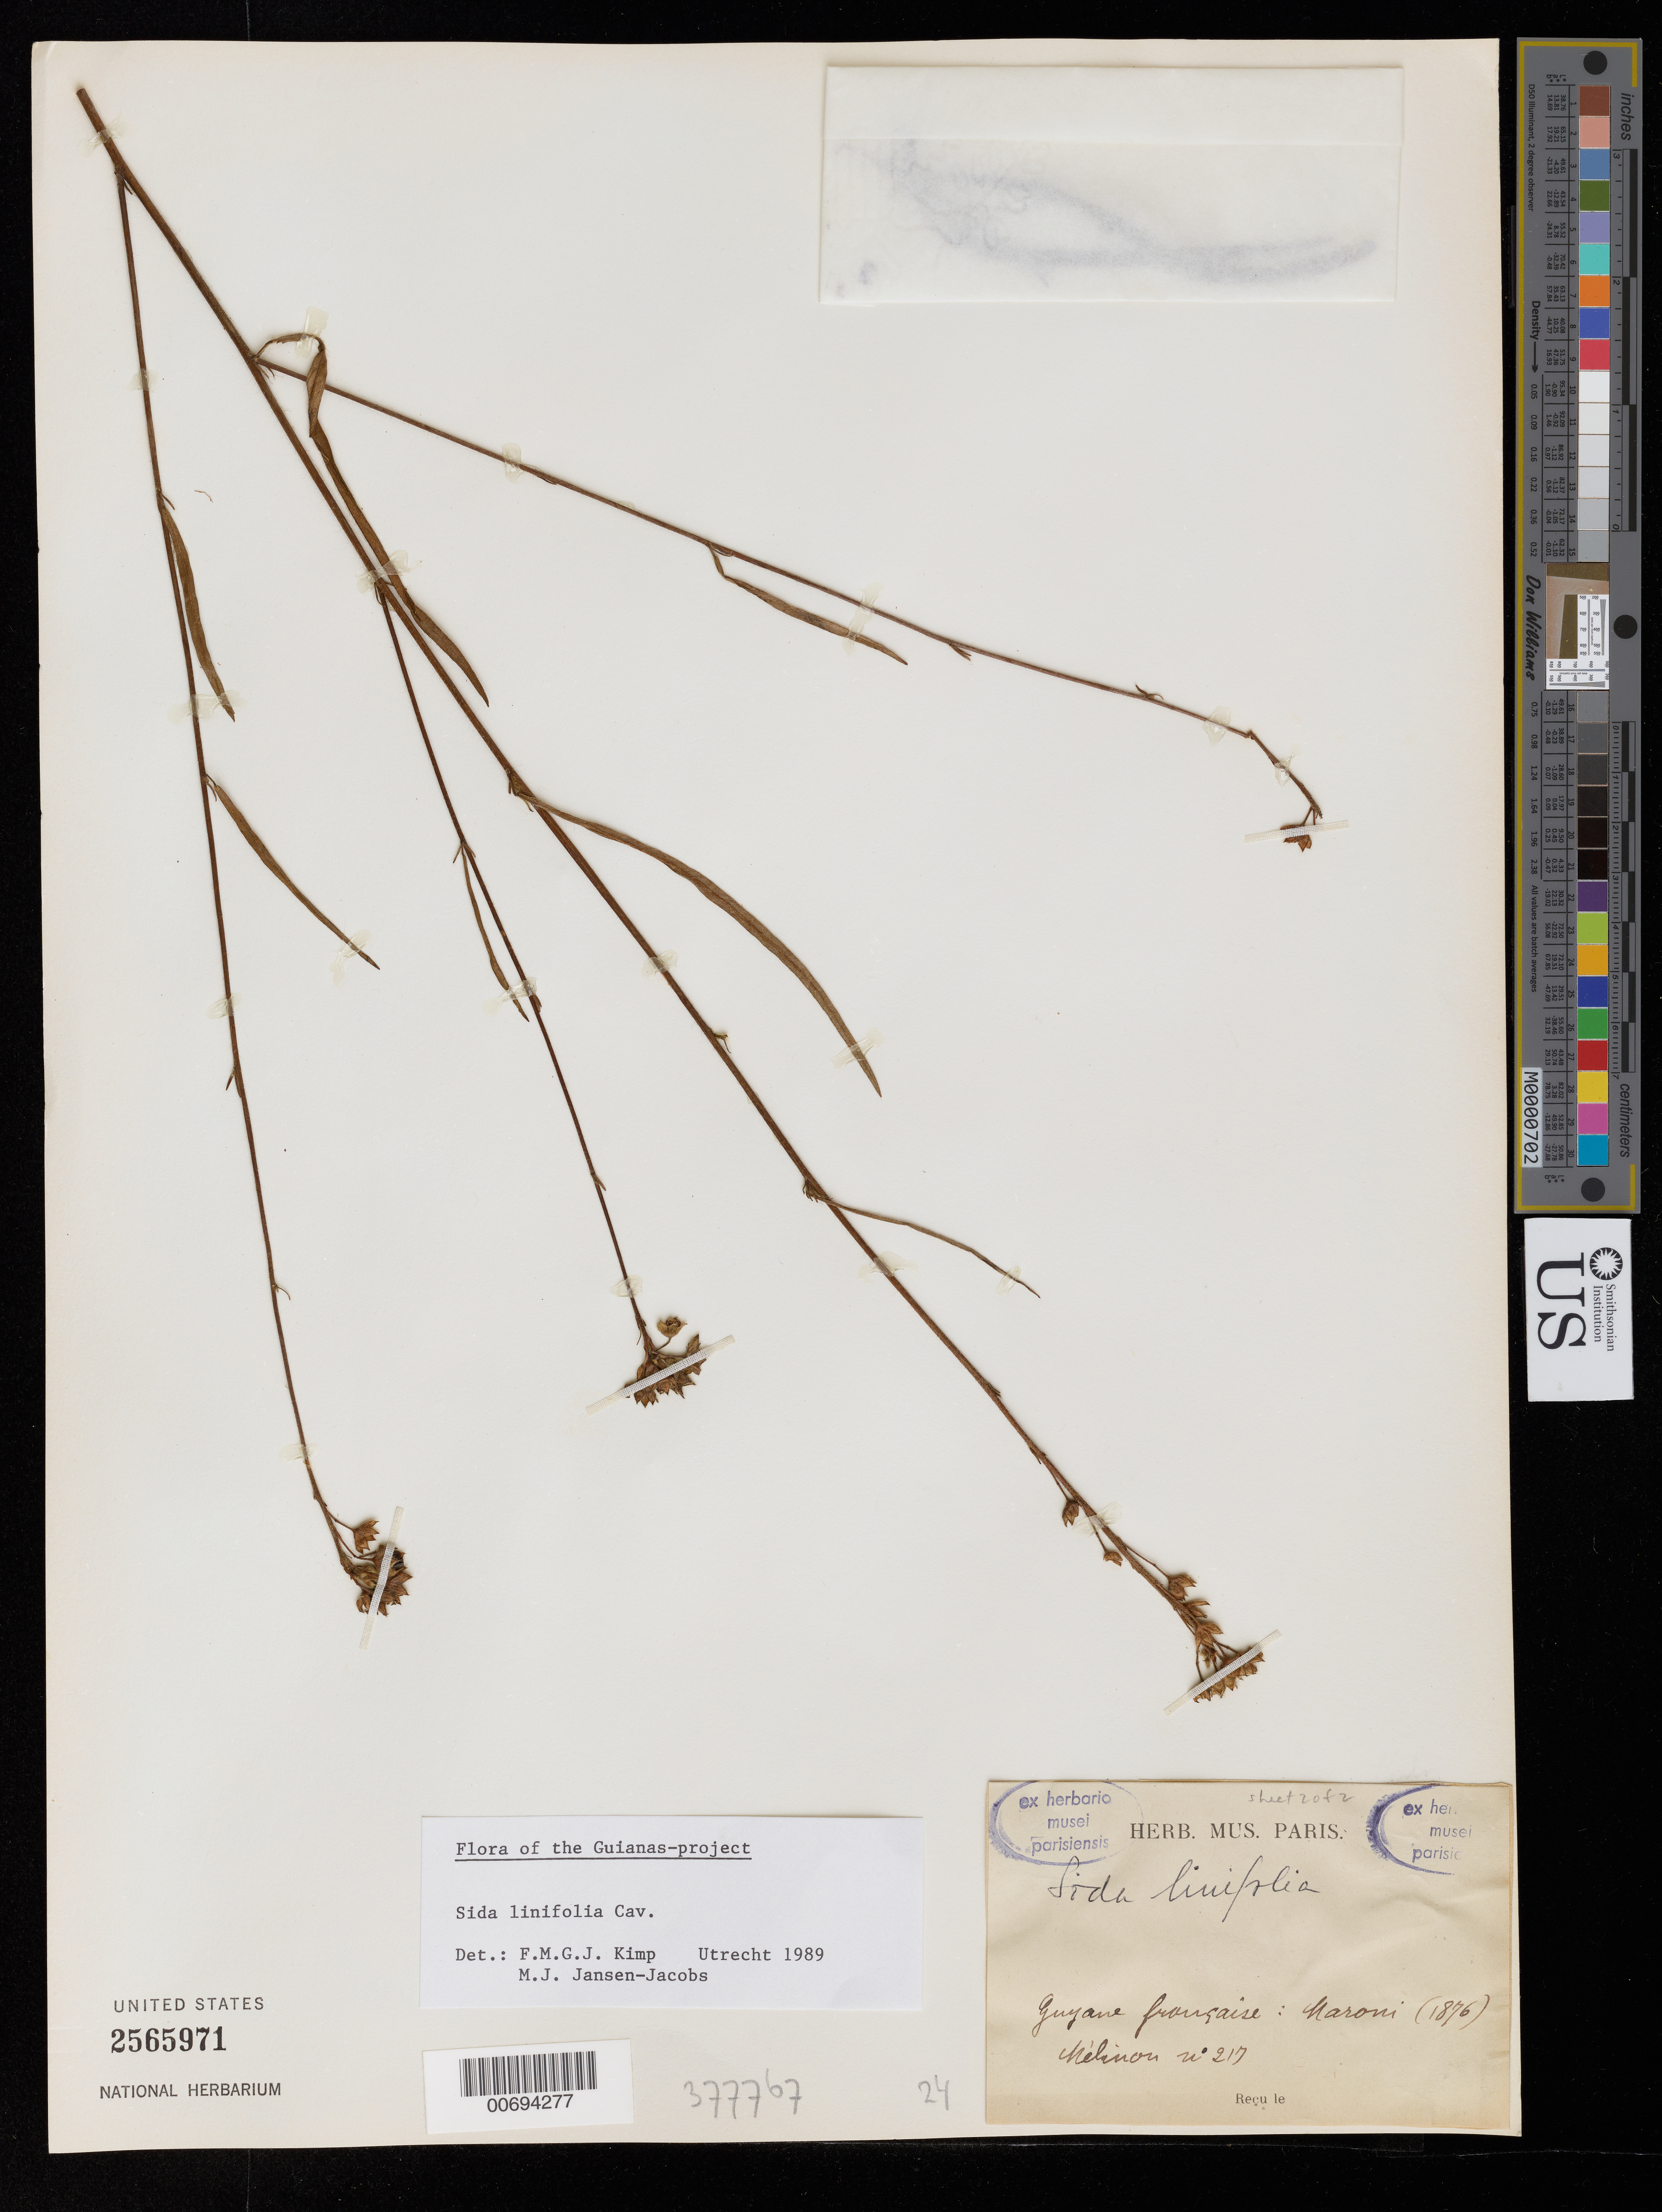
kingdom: Plantae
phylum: Tracheophyta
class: Magnoliopsida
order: Malvales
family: Malvaceae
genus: Sida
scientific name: Sida linifolia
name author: Cav.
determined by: Kimp, F. M.; Jansen-Jacobs, M. J.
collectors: E. Mélinon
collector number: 217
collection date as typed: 1876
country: French Guiana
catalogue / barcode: US 2565971